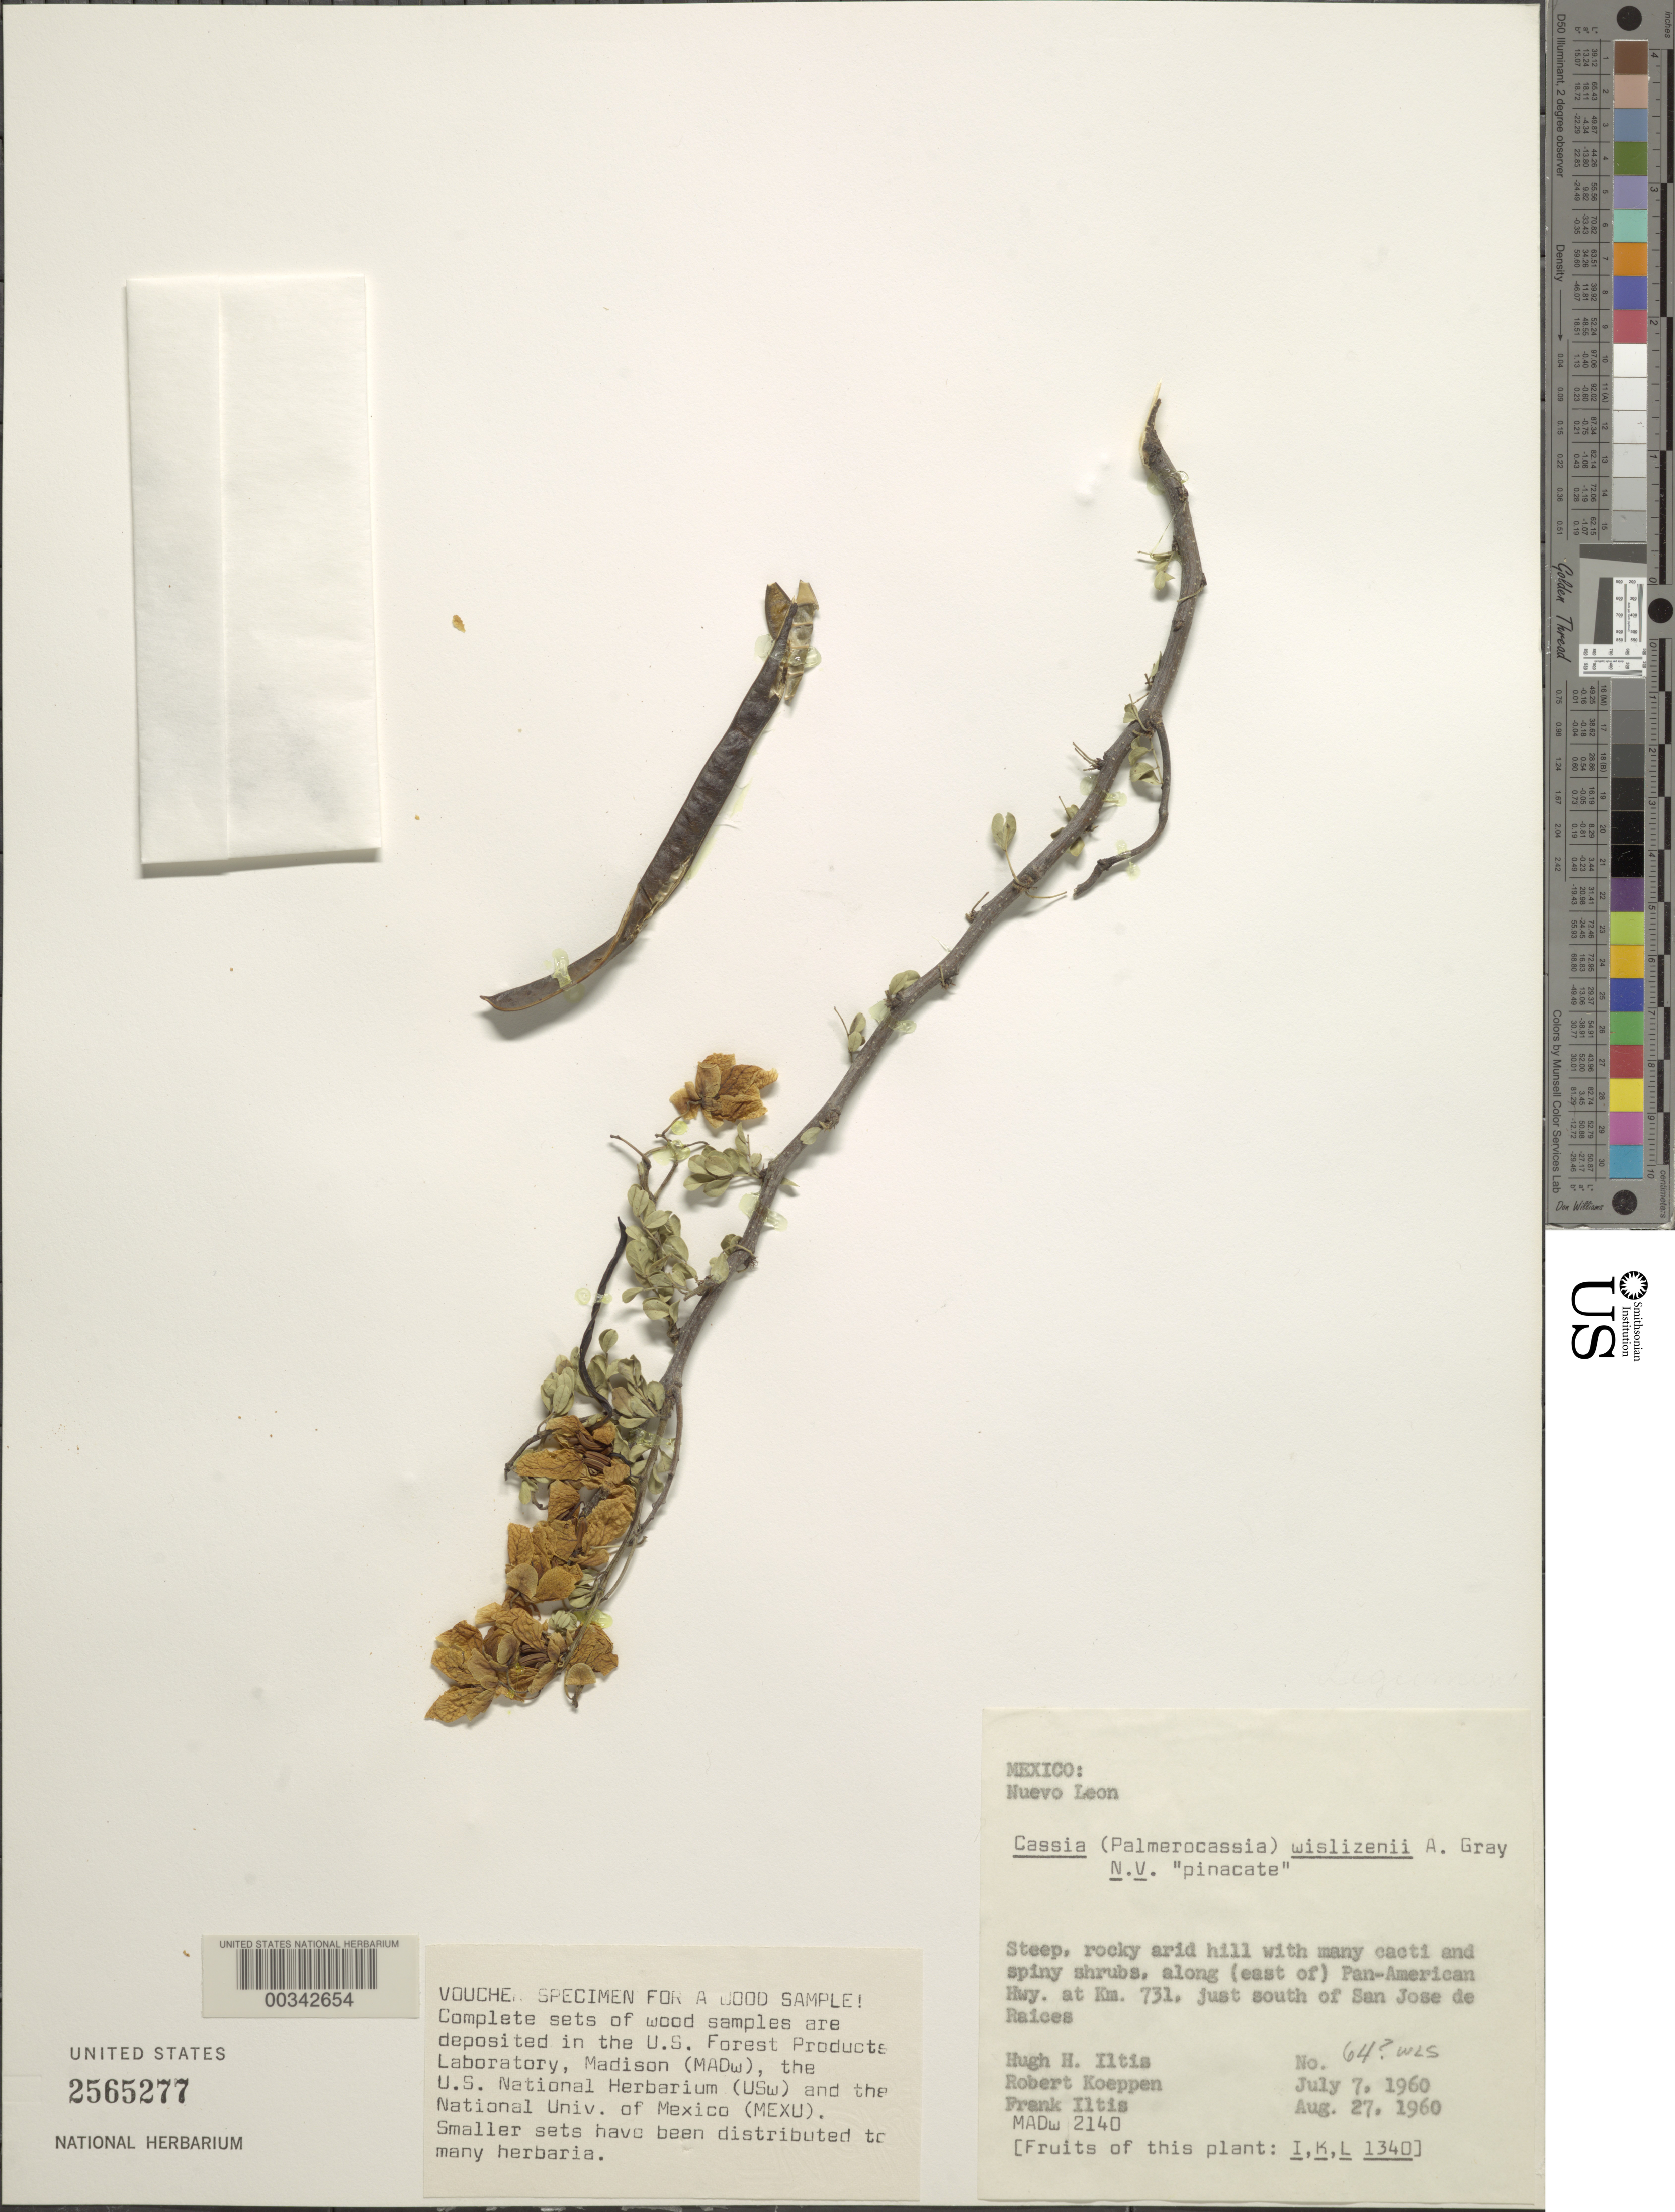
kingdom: Plantae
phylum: Tracheophyta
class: Magnoliopsida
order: Fabales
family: Fabaceae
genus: Senna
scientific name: Senna wislizeni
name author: (A. Gray) H.S. Irwin & Barneby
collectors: H. H. Iltis, R. C. Koeppen & F. S. Iltis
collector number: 64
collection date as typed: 07 Jul 1960 and 27 Aug 1960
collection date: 1960-07-07,1960-08-27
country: Mexico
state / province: Nuevo León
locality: Along (E of) Pan-American hwy at km 731, just S of San Jose de Raices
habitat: Steep, rocky arid hill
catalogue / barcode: US 2565277